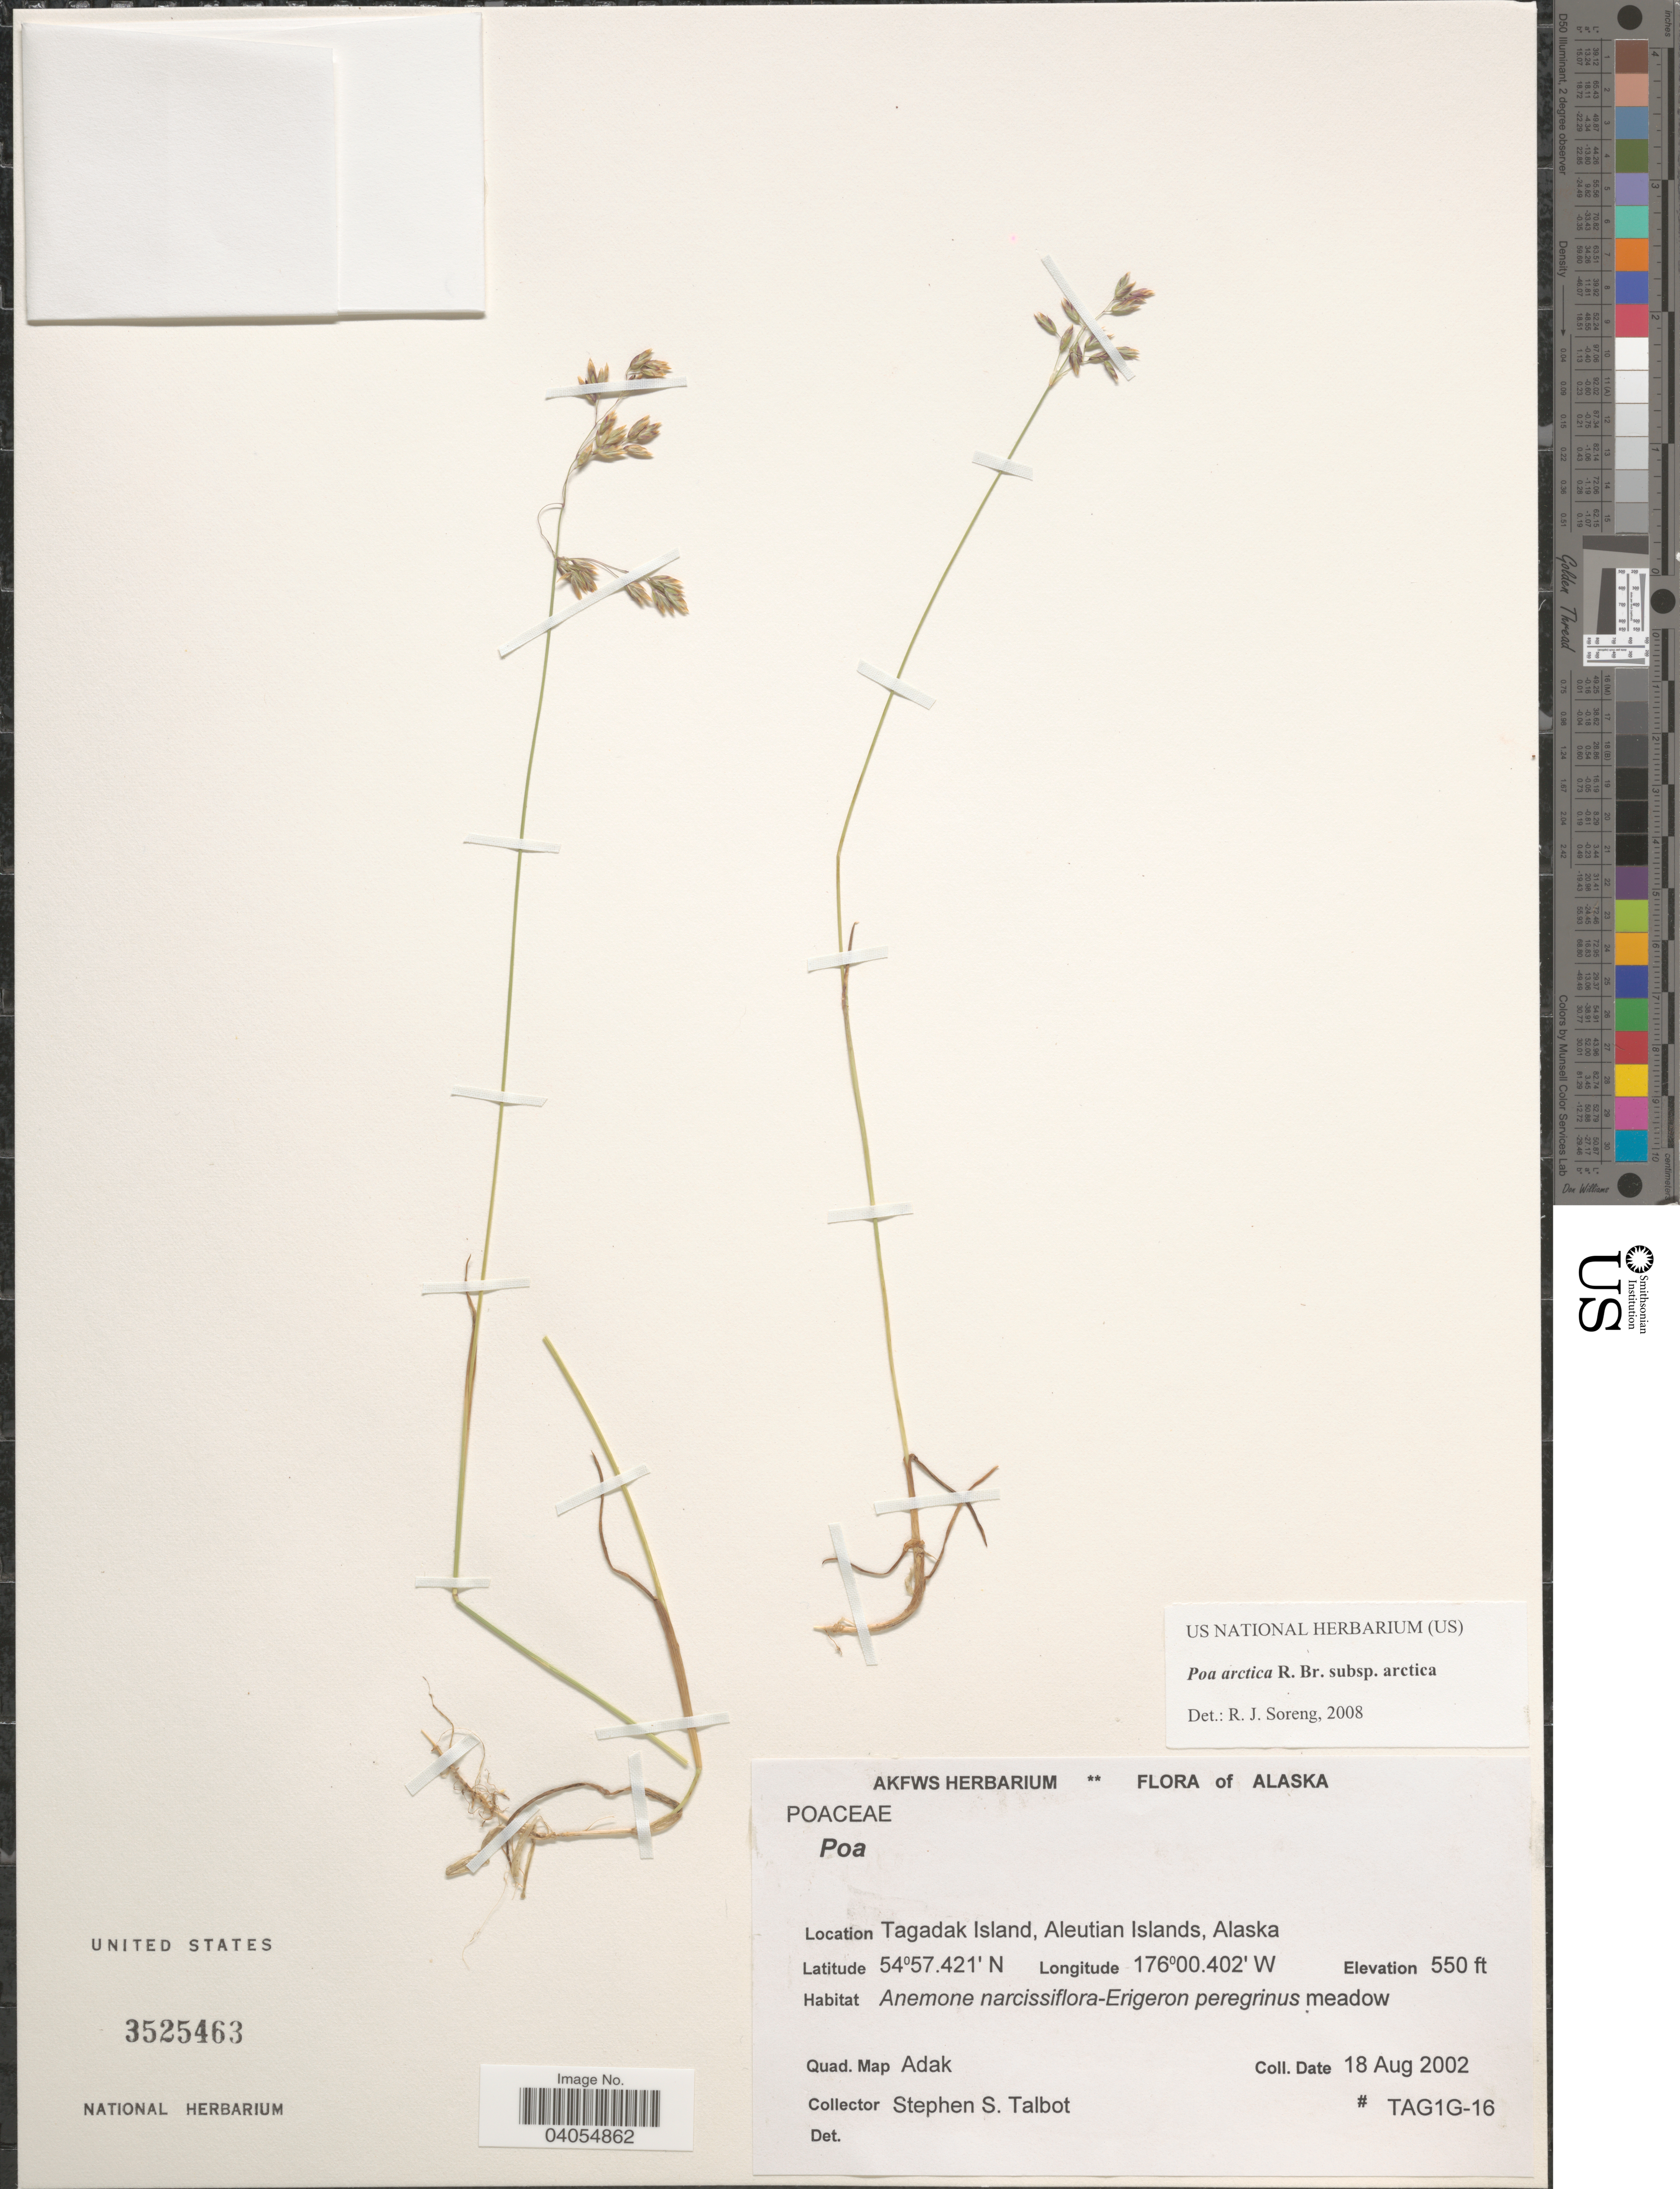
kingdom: Plantae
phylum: Tracheophyta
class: Liliopsida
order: Poales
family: Poaceae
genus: Poa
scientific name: Poa arctica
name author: R. Br.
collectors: S. S. Talbot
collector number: TAG1G-16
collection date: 2002-08-18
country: United States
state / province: Alaska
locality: Tagadak Island, Aleutian Islands. Quad. Map Adak.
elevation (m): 168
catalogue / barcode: US 3525463